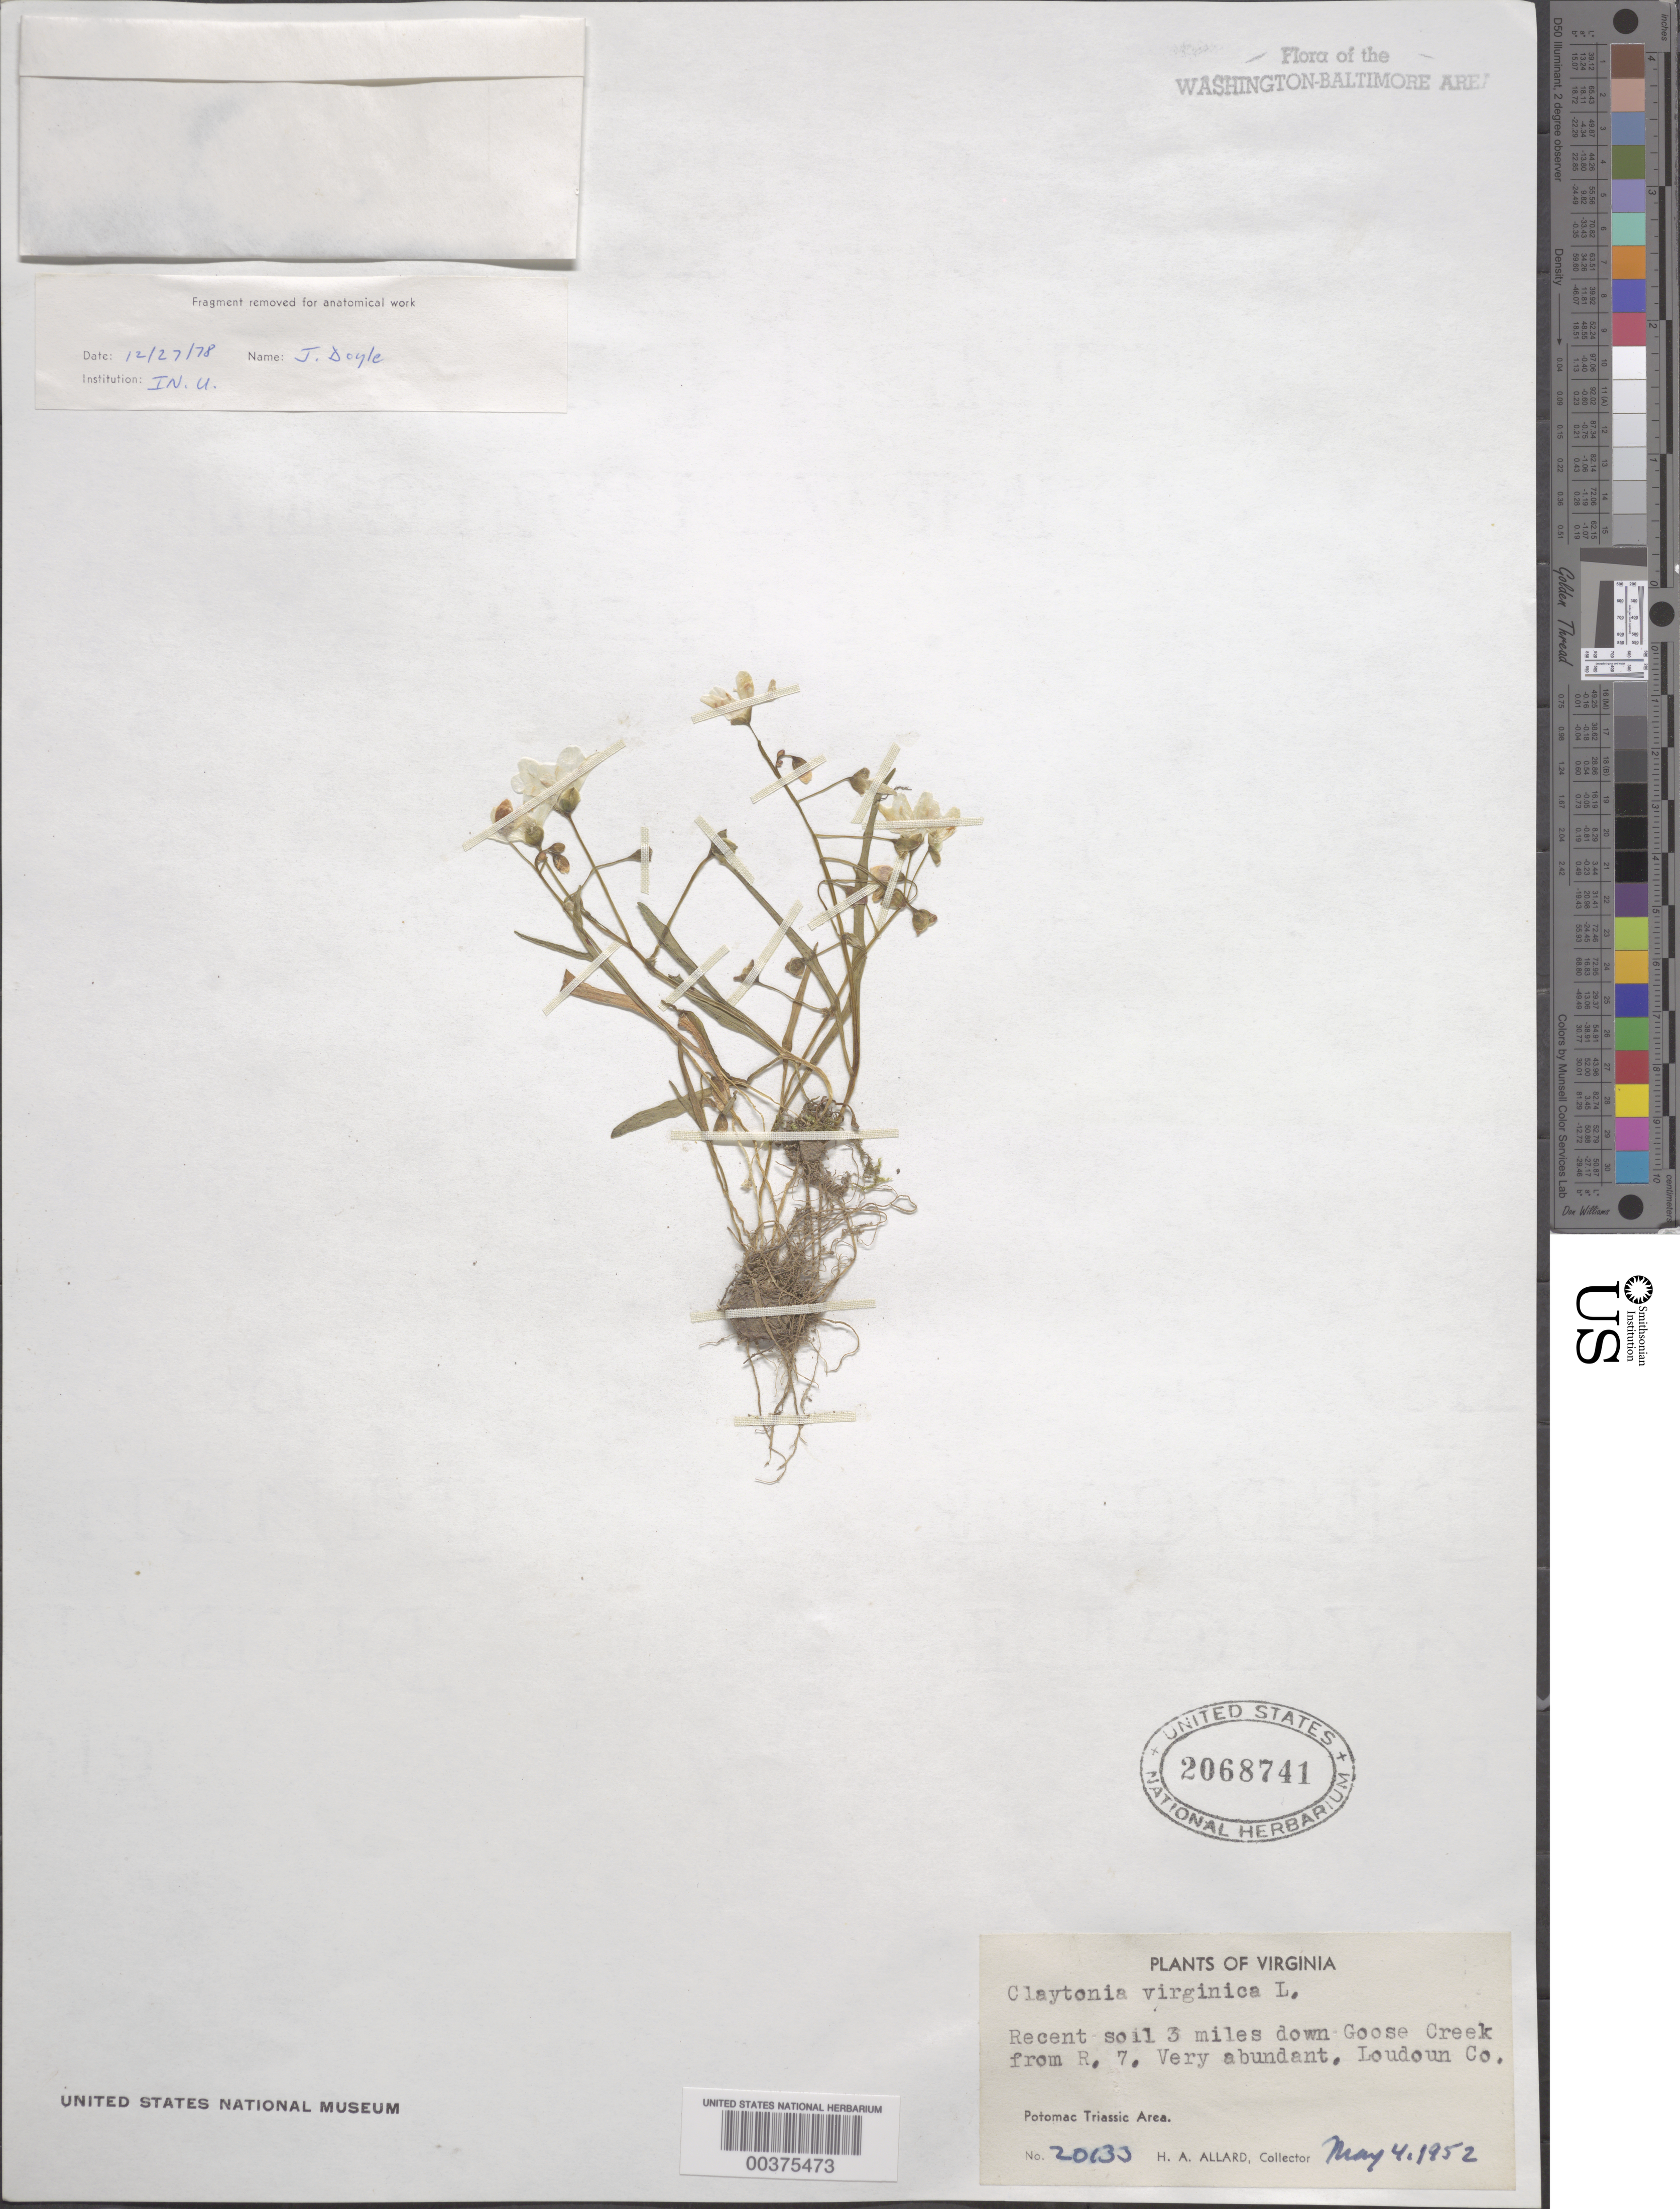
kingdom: Plantae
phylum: Tracheophyta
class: Magnoliopsida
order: Caryophyllales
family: Montiaceae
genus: Claytonia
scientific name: Claytonia virginica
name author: L.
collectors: H. A. Allard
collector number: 20133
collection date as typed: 04 May 1952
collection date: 1952-05-04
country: United States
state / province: Virginia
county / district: Loudoun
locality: Downstream from Route 7 on Goose Creek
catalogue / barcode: US 2068741